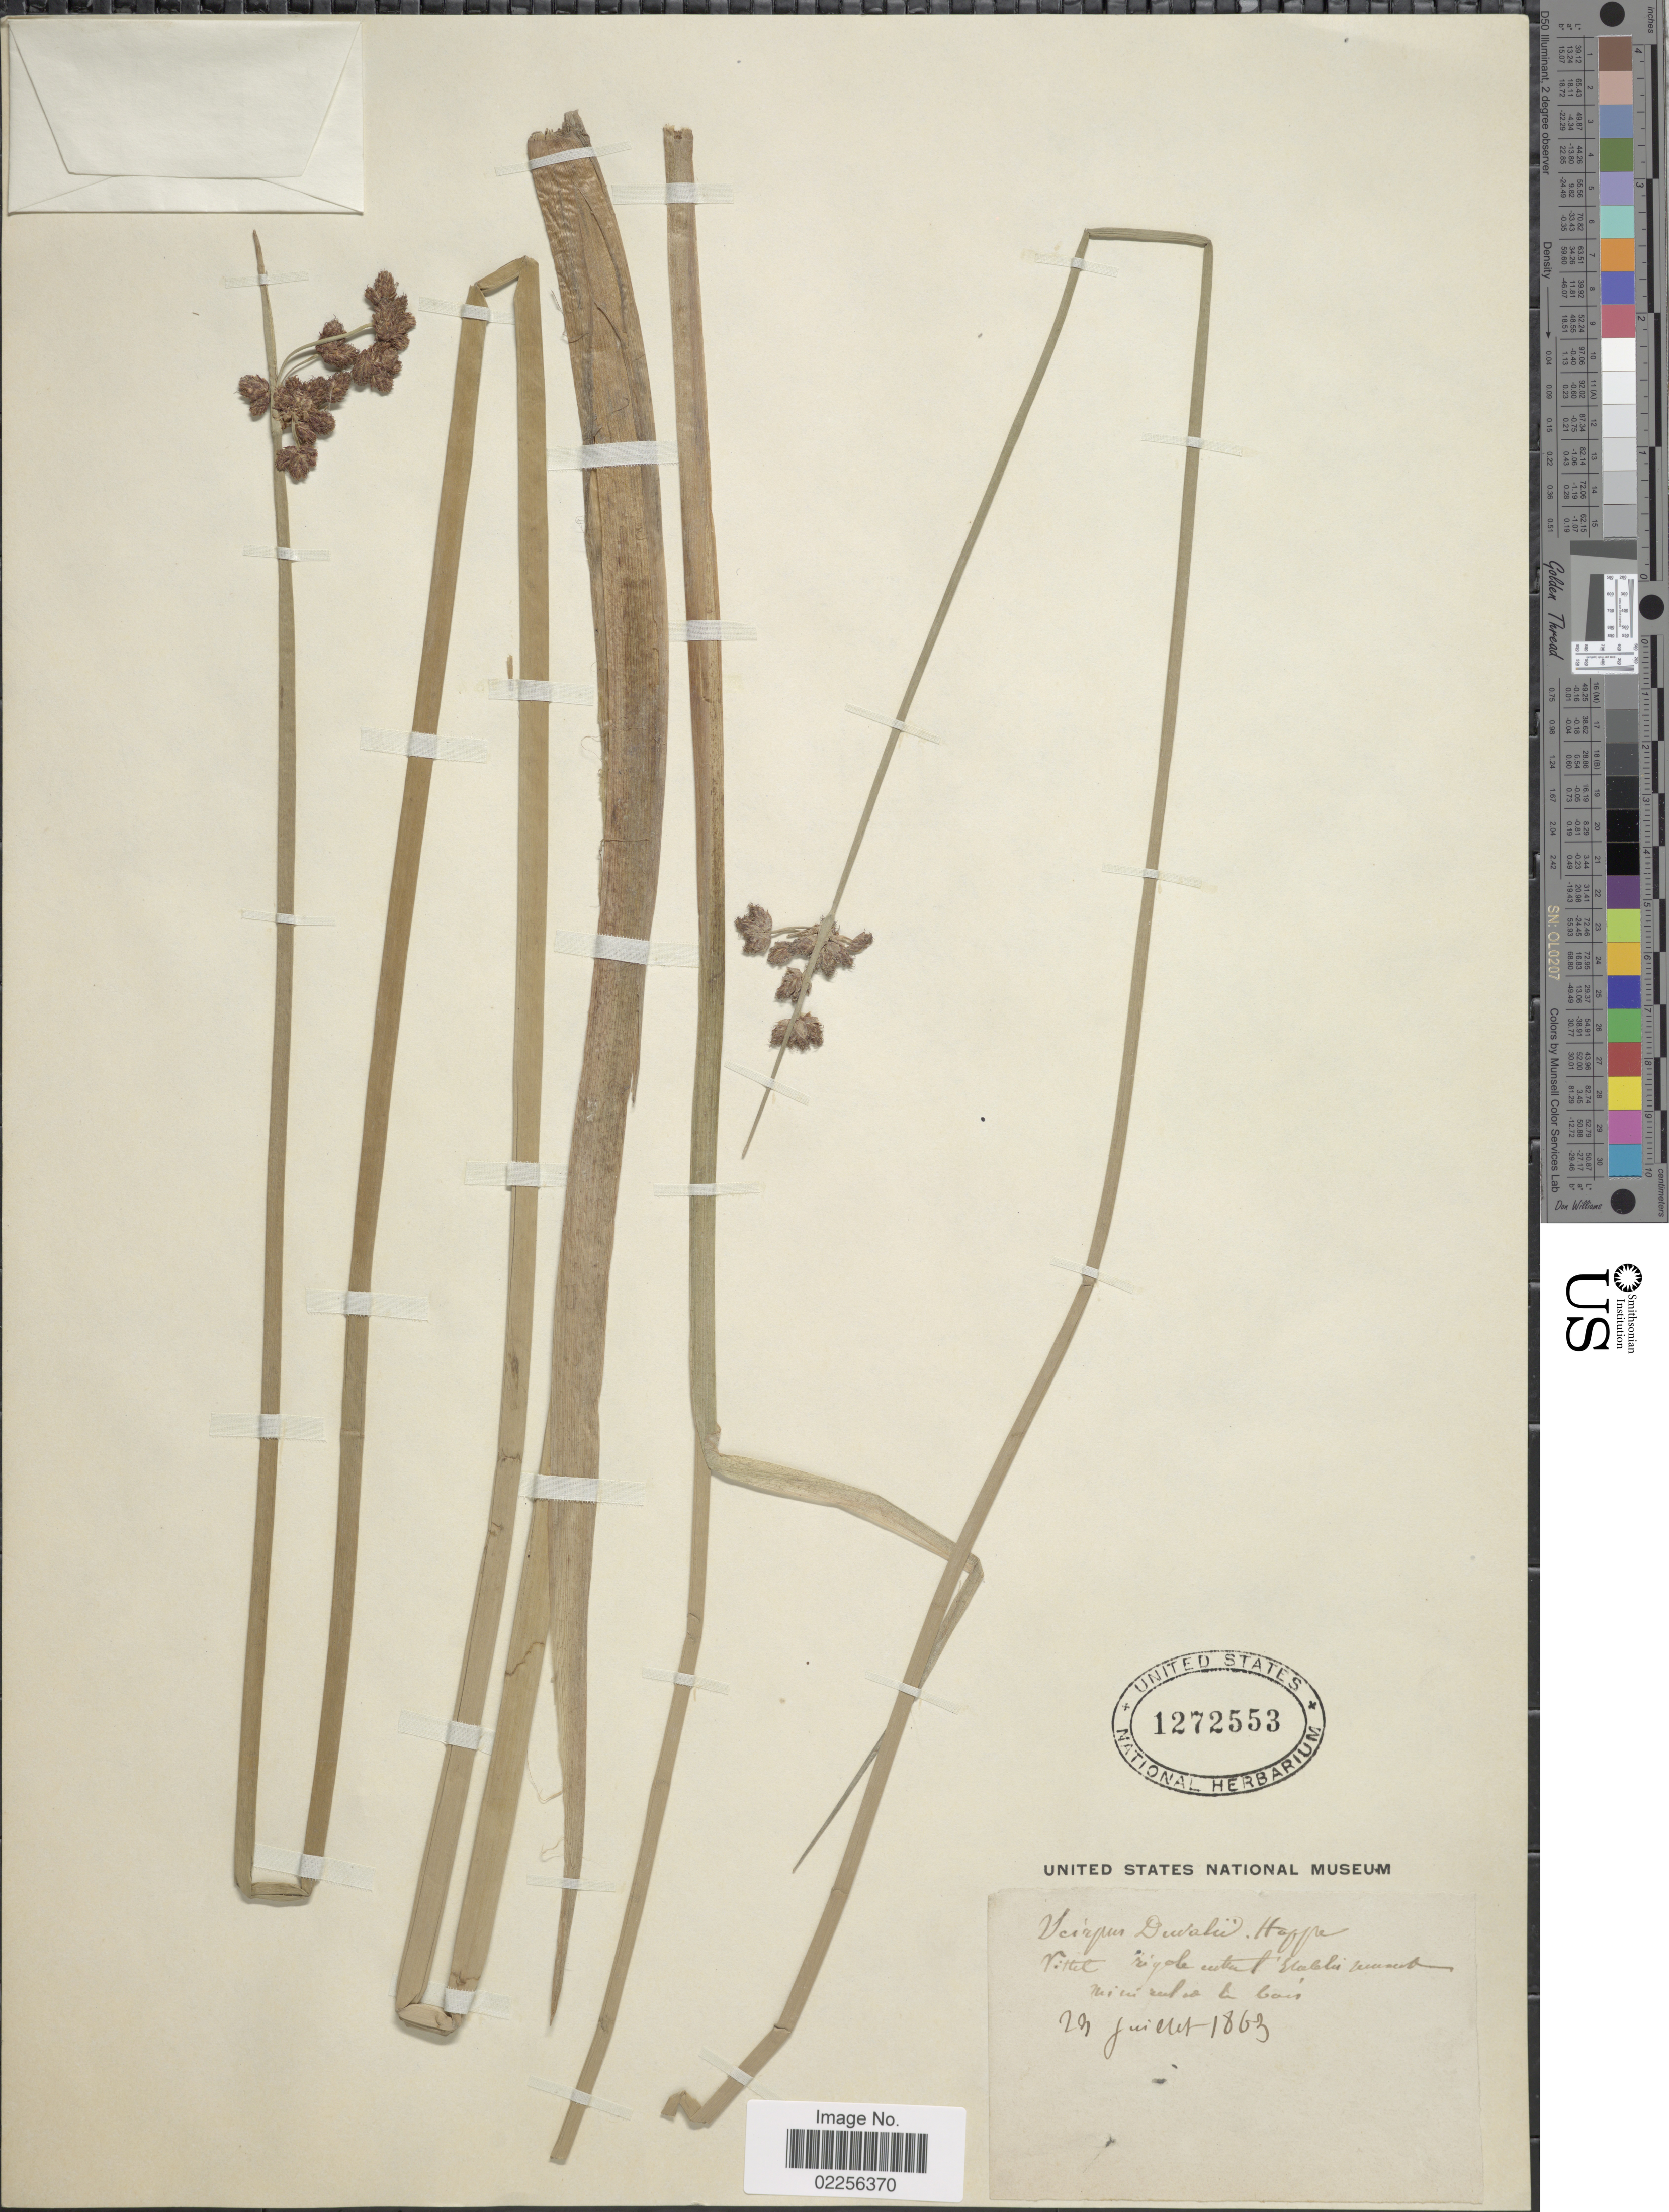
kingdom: Plantae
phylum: Tracheophyta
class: Liliopsida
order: Poales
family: Cyperaceae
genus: Schoenoplectus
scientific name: Schoenoplectus x carinatus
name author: (Sm.) Palla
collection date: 1863-07-23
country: France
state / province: Grand Est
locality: Vittel riyole [illegible text] le bois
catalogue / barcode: US 1272553